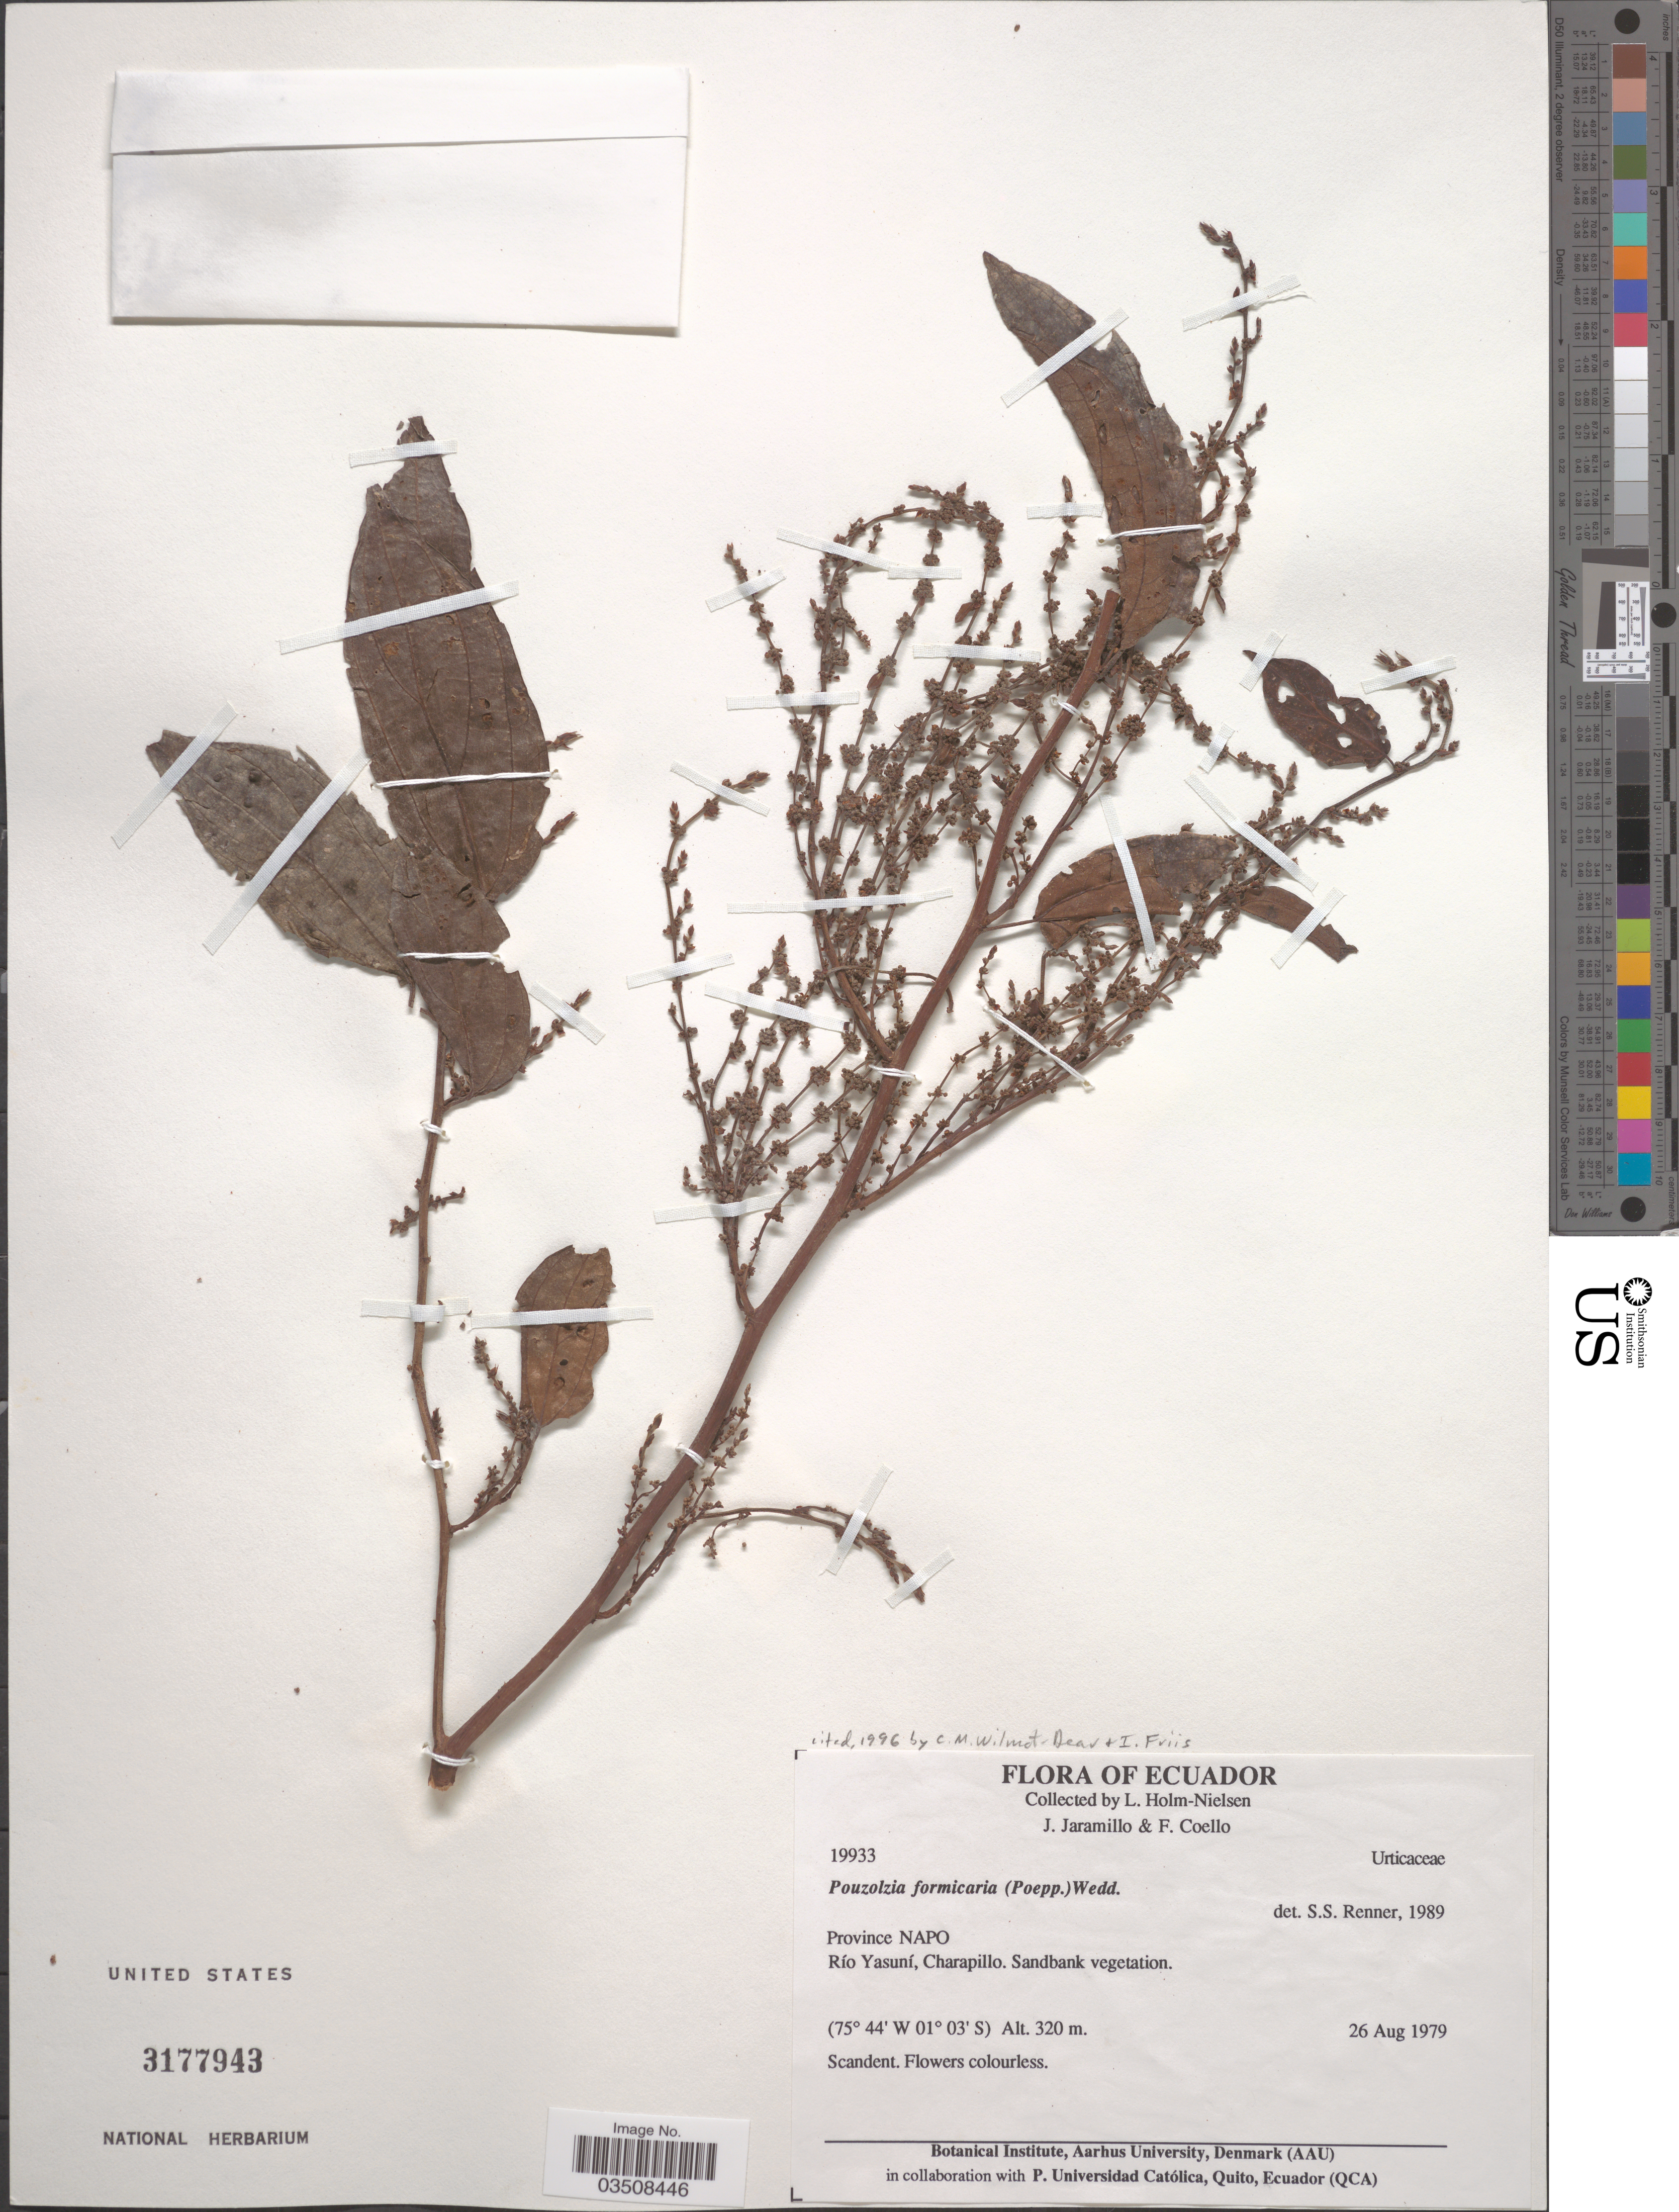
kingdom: Plantae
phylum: Tracheophyta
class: Magnoliopsida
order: Rosales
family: Urticaceae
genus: Pouzolzia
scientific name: Pouzolzia formicaria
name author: (Poepp. ex Wedd.) Wedd.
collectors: L. B. Holm-Nielsen, J. Jaramillo & F. Coello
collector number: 19933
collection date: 1979-08-26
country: Ecuador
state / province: Napo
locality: Río Yasuní, Charapillo. Sandbank vegetation.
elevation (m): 320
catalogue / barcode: US 3177943